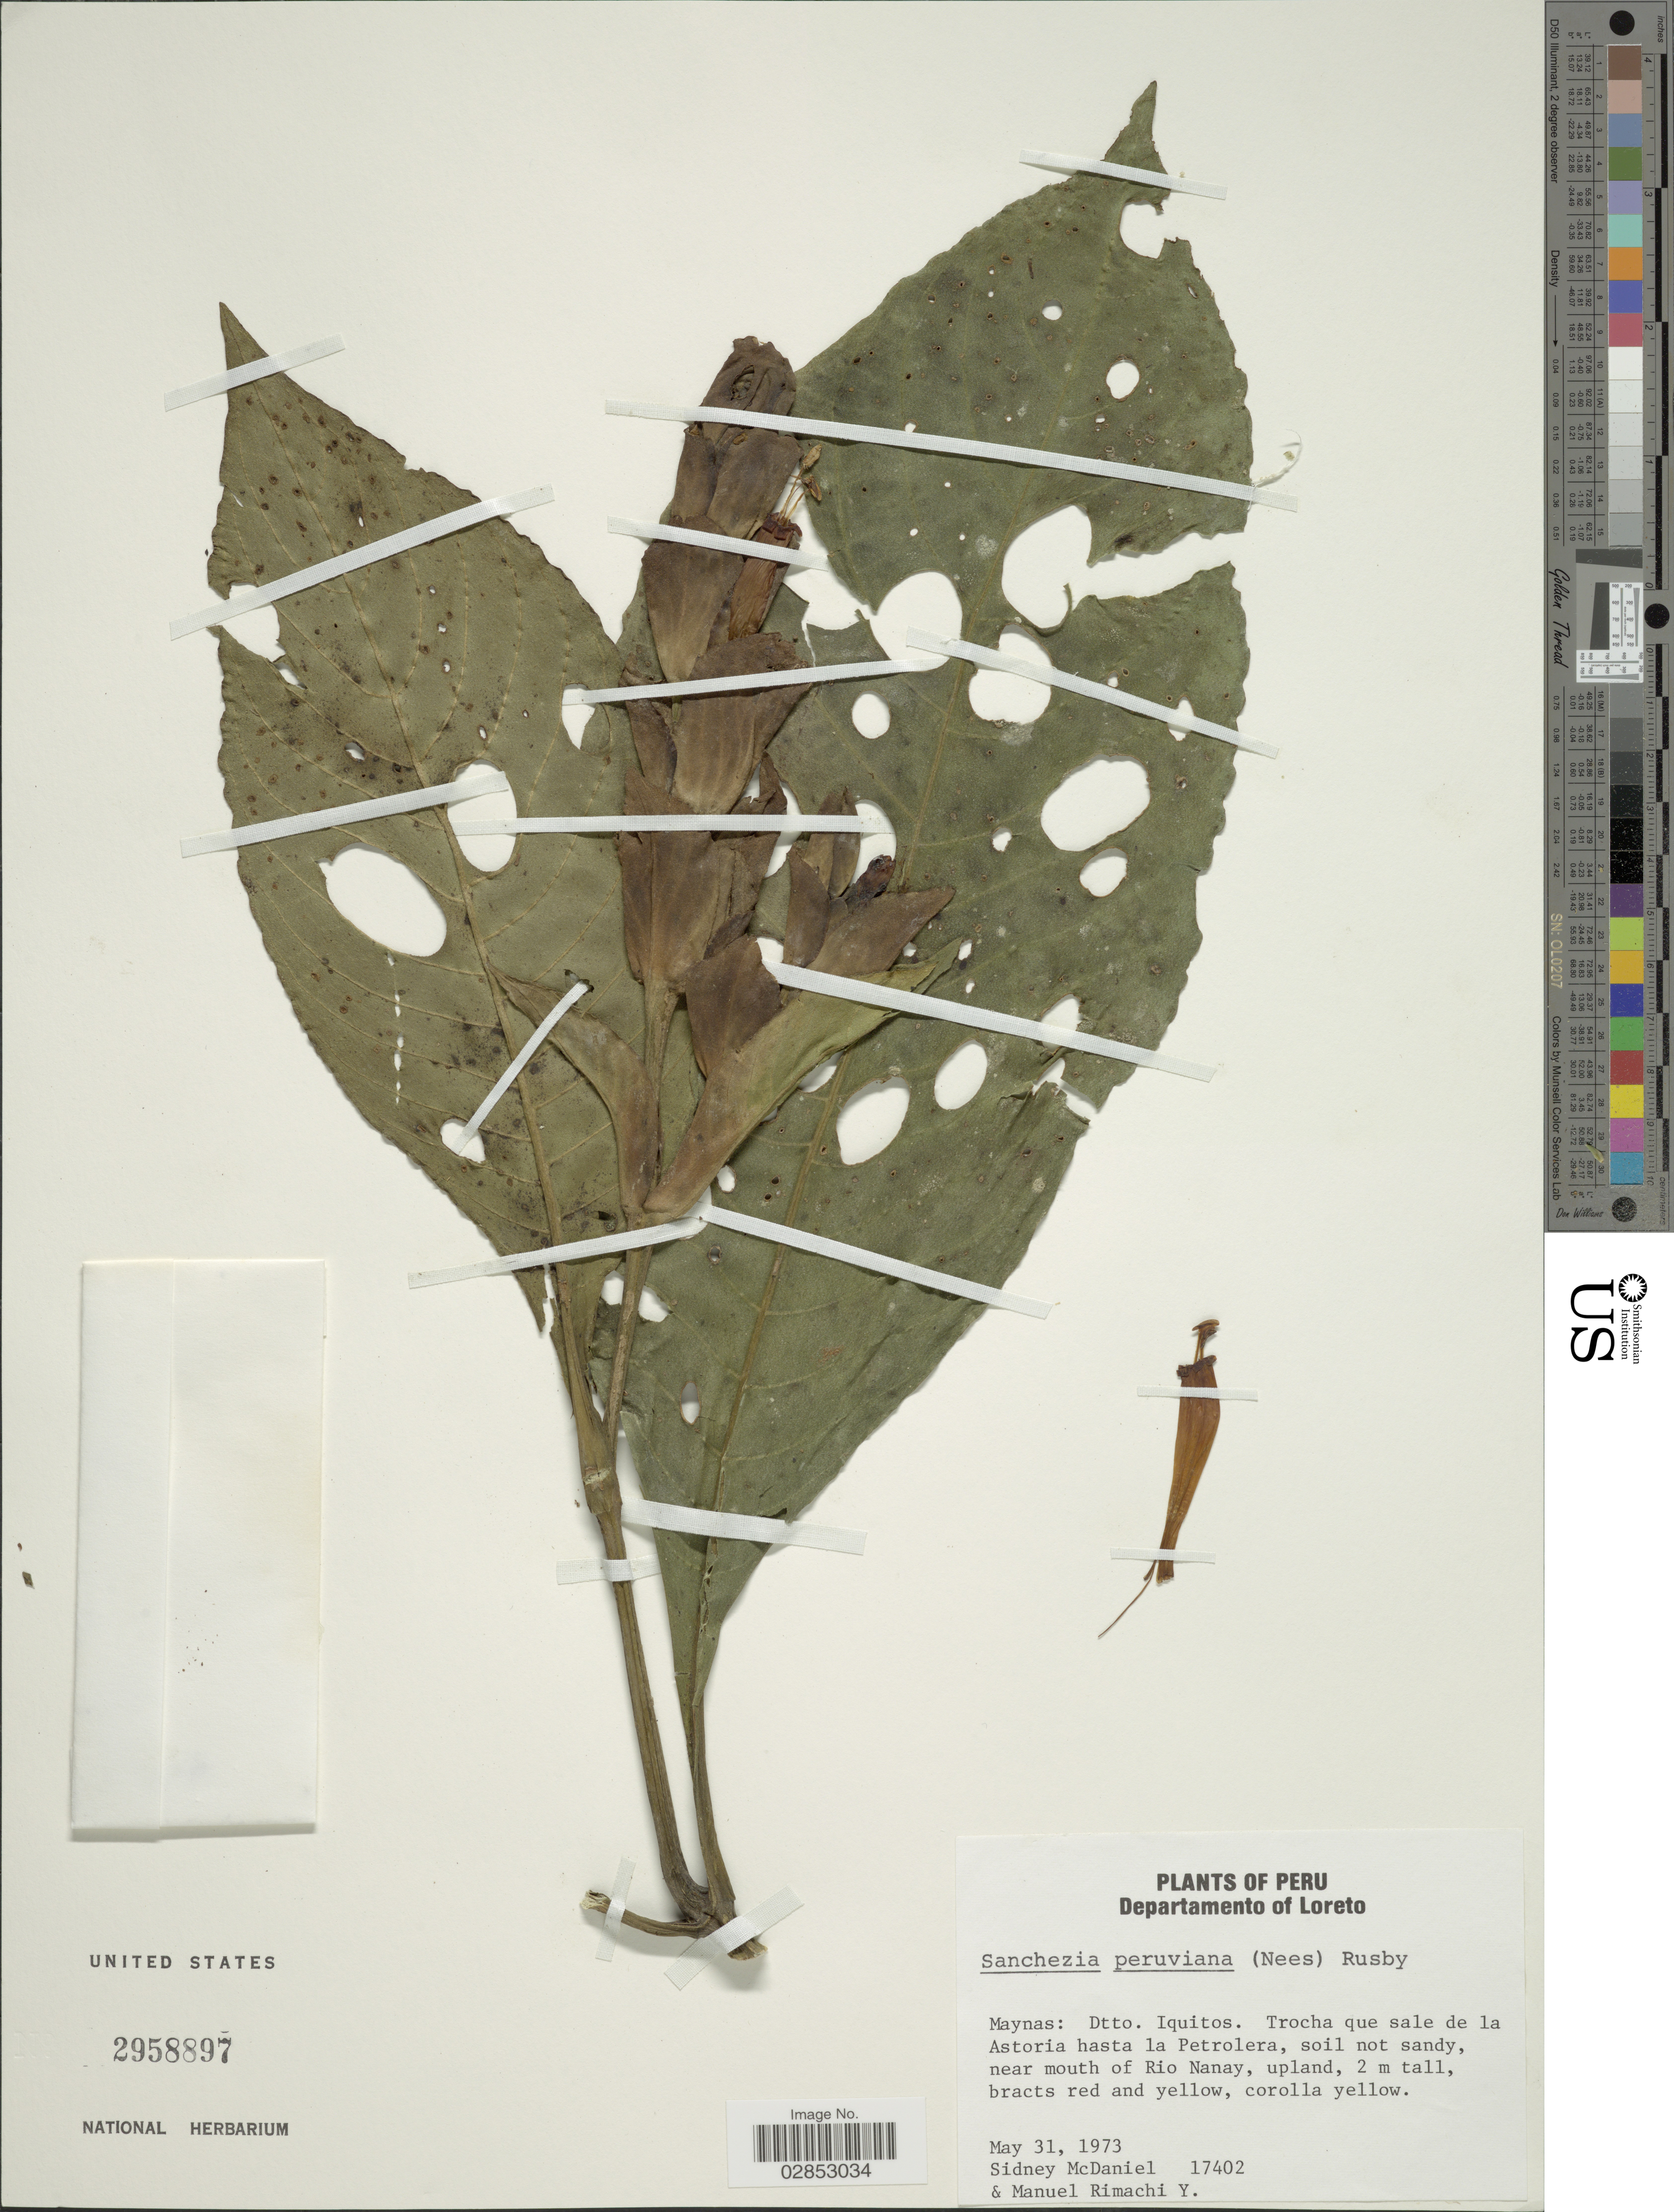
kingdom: Plantae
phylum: Tracheophyta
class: Magnoliopsida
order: Lamiales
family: Acanthaceae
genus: Sanchezia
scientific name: Sanchezia oblonga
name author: Ruiz & Pav.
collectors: S. McDaniel & M. Rimachi Y.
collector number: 17402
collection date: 1973-05-31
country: Peru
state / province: Loreto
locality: Department of Loreto, Maynas: Dtto. Iquitos. Trocha que sale de la Astoria hasta la Petrolera., soil not sandy, near mouth of Rio Nanay.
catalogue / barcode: US 2958897